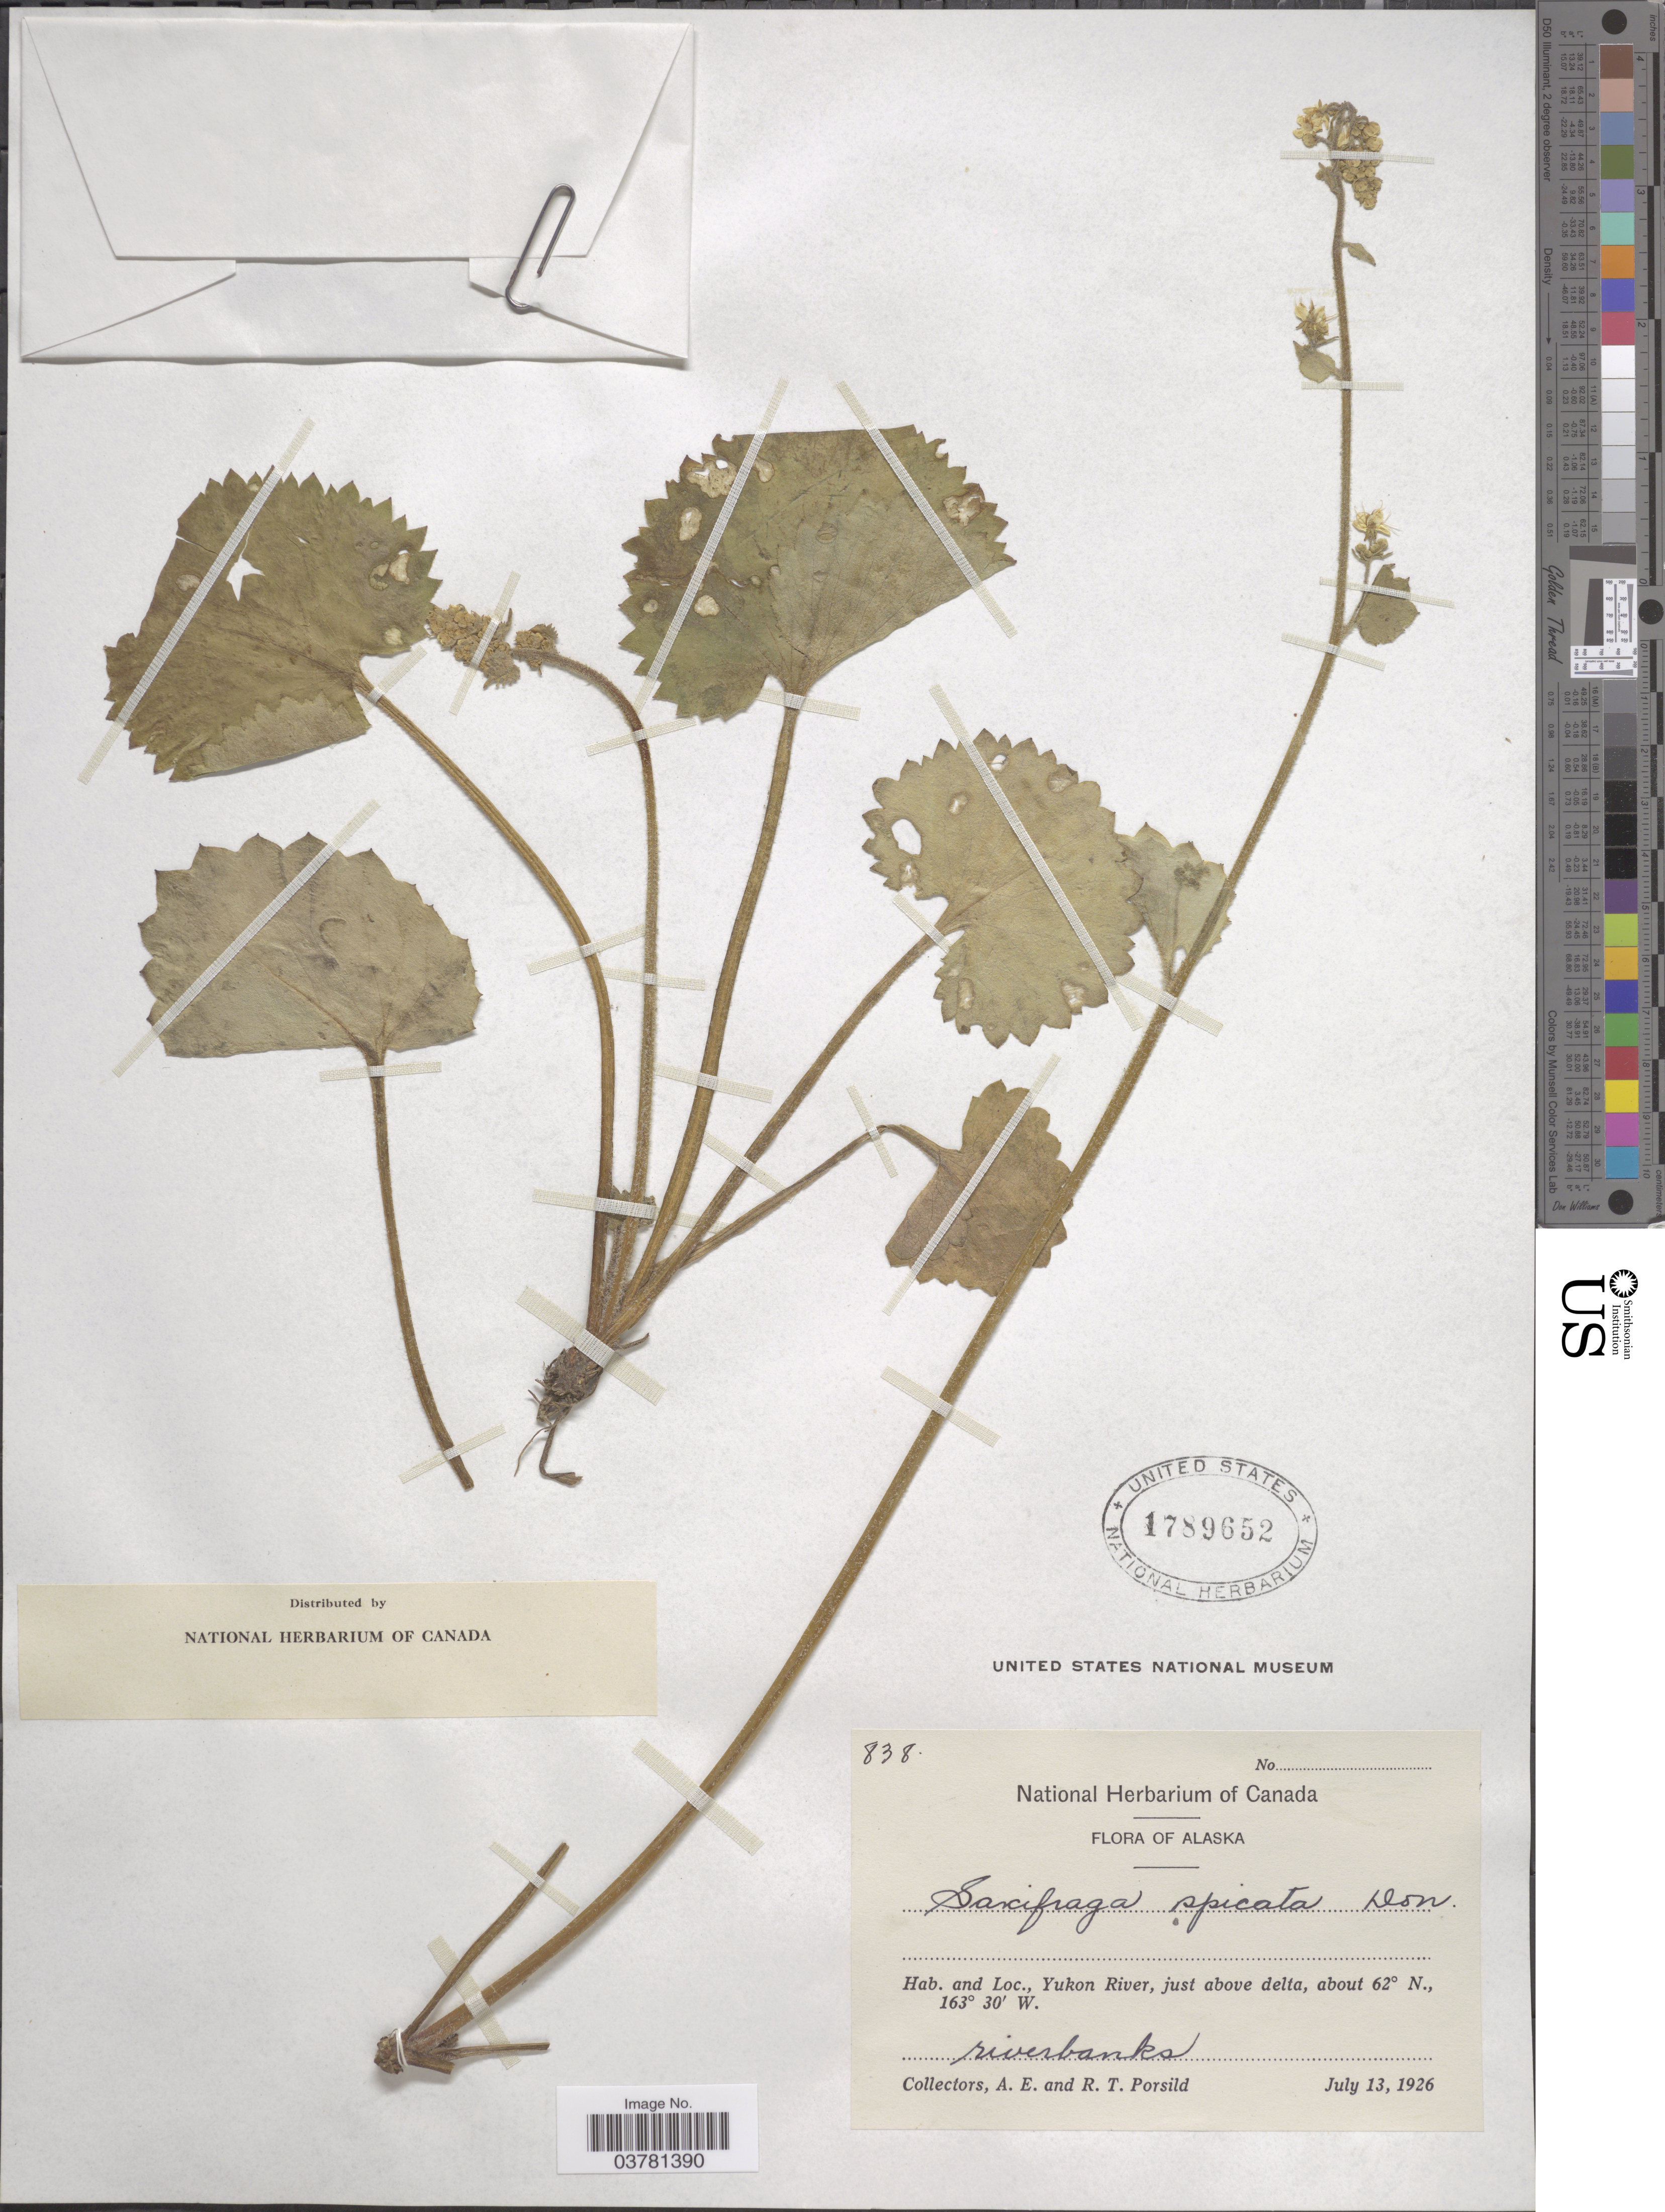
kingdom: Plantae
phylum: Tracheophyta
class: Magnoliopsida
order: Saxifragales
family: Saxifragaceae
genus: Micranthes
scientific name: Micranthes spicata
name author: (D. Don) Small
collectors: A. E. Porsild & R. T. Porsild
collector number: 838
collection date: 1926-07-13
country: United States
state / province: Alaska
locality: Yukon River, just above delta. Riverbanks.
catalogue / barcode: US 1789652